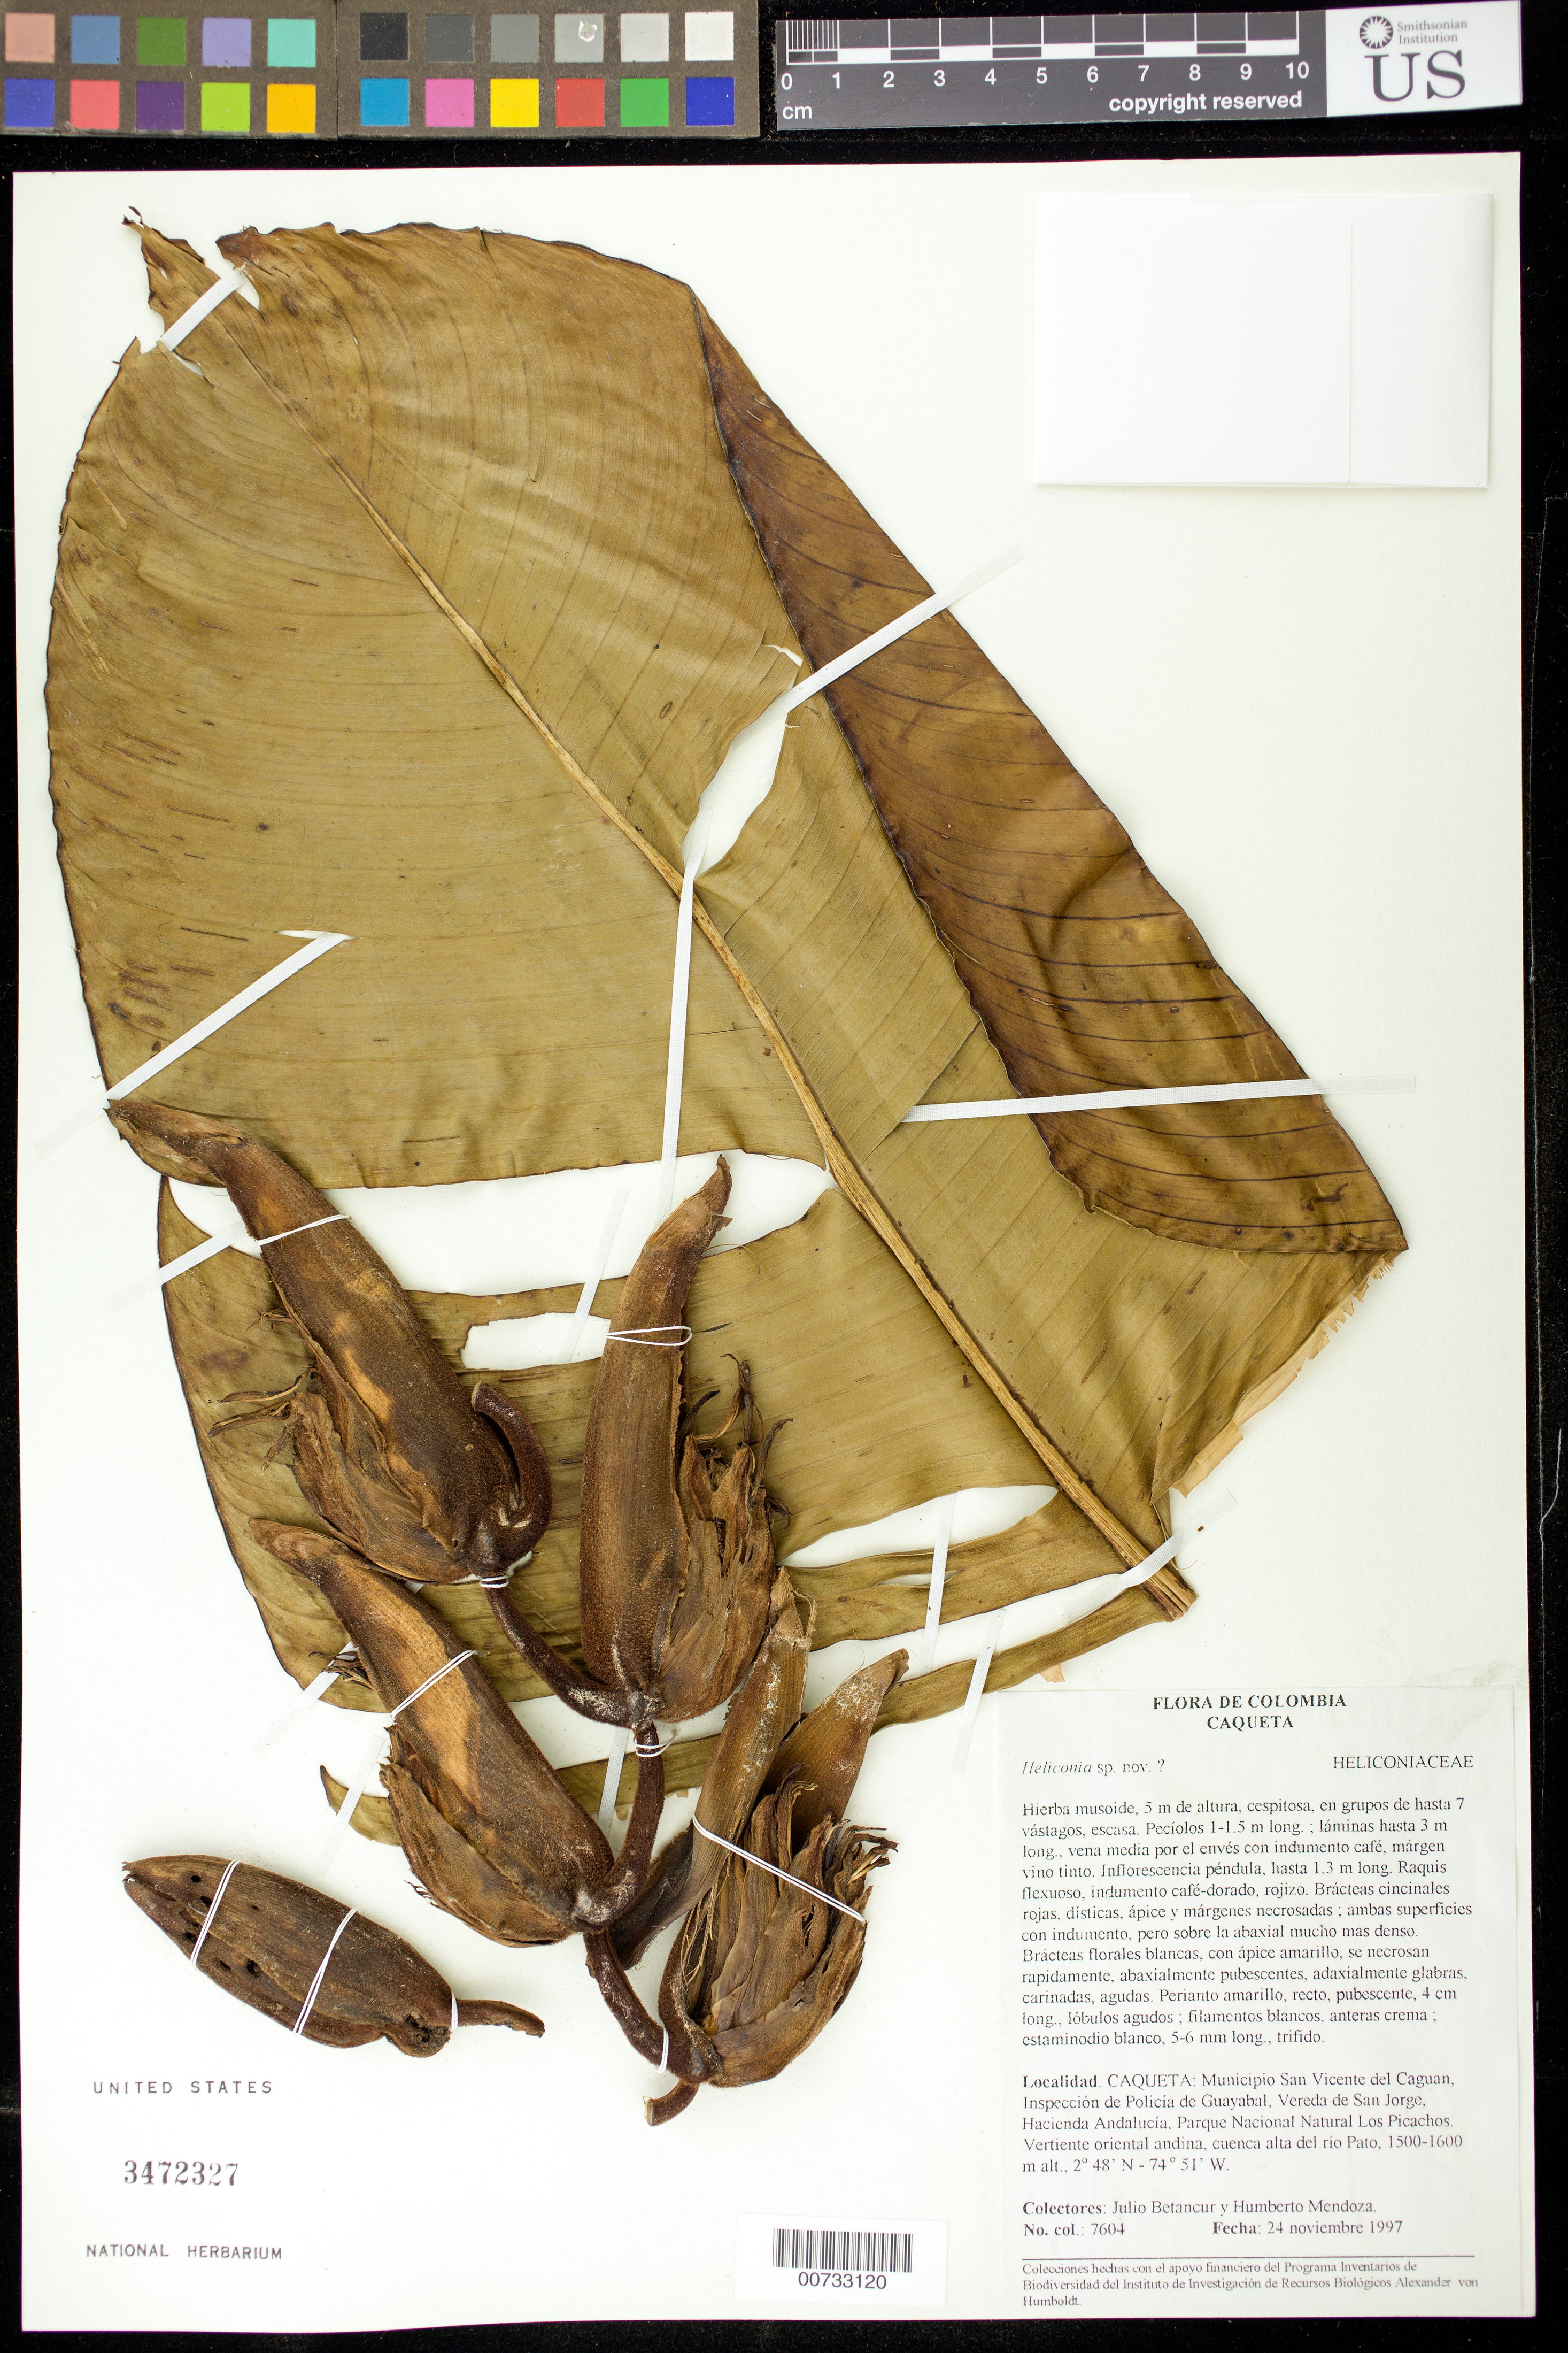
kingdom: Plantae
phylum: Tracheophyta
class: Liliopsida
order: Zingiberales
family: Heliconiaceae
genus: Heliconia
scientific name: Heliconia sp. nov.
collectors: J. C. Betancur & H. Mendoza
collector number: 7604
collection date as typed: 24 Nov 1997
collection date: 1997-11-24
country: Colombia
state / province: Risaralda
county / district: San Vicente del Caguan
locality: Vereda de San Jorge, Hacienda Andalucia. Inspeccion de Policia de Guayabal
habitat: Vertiente oriental andina, cuenca alta del rio Pato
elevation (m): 1500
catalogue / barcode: US 3472327